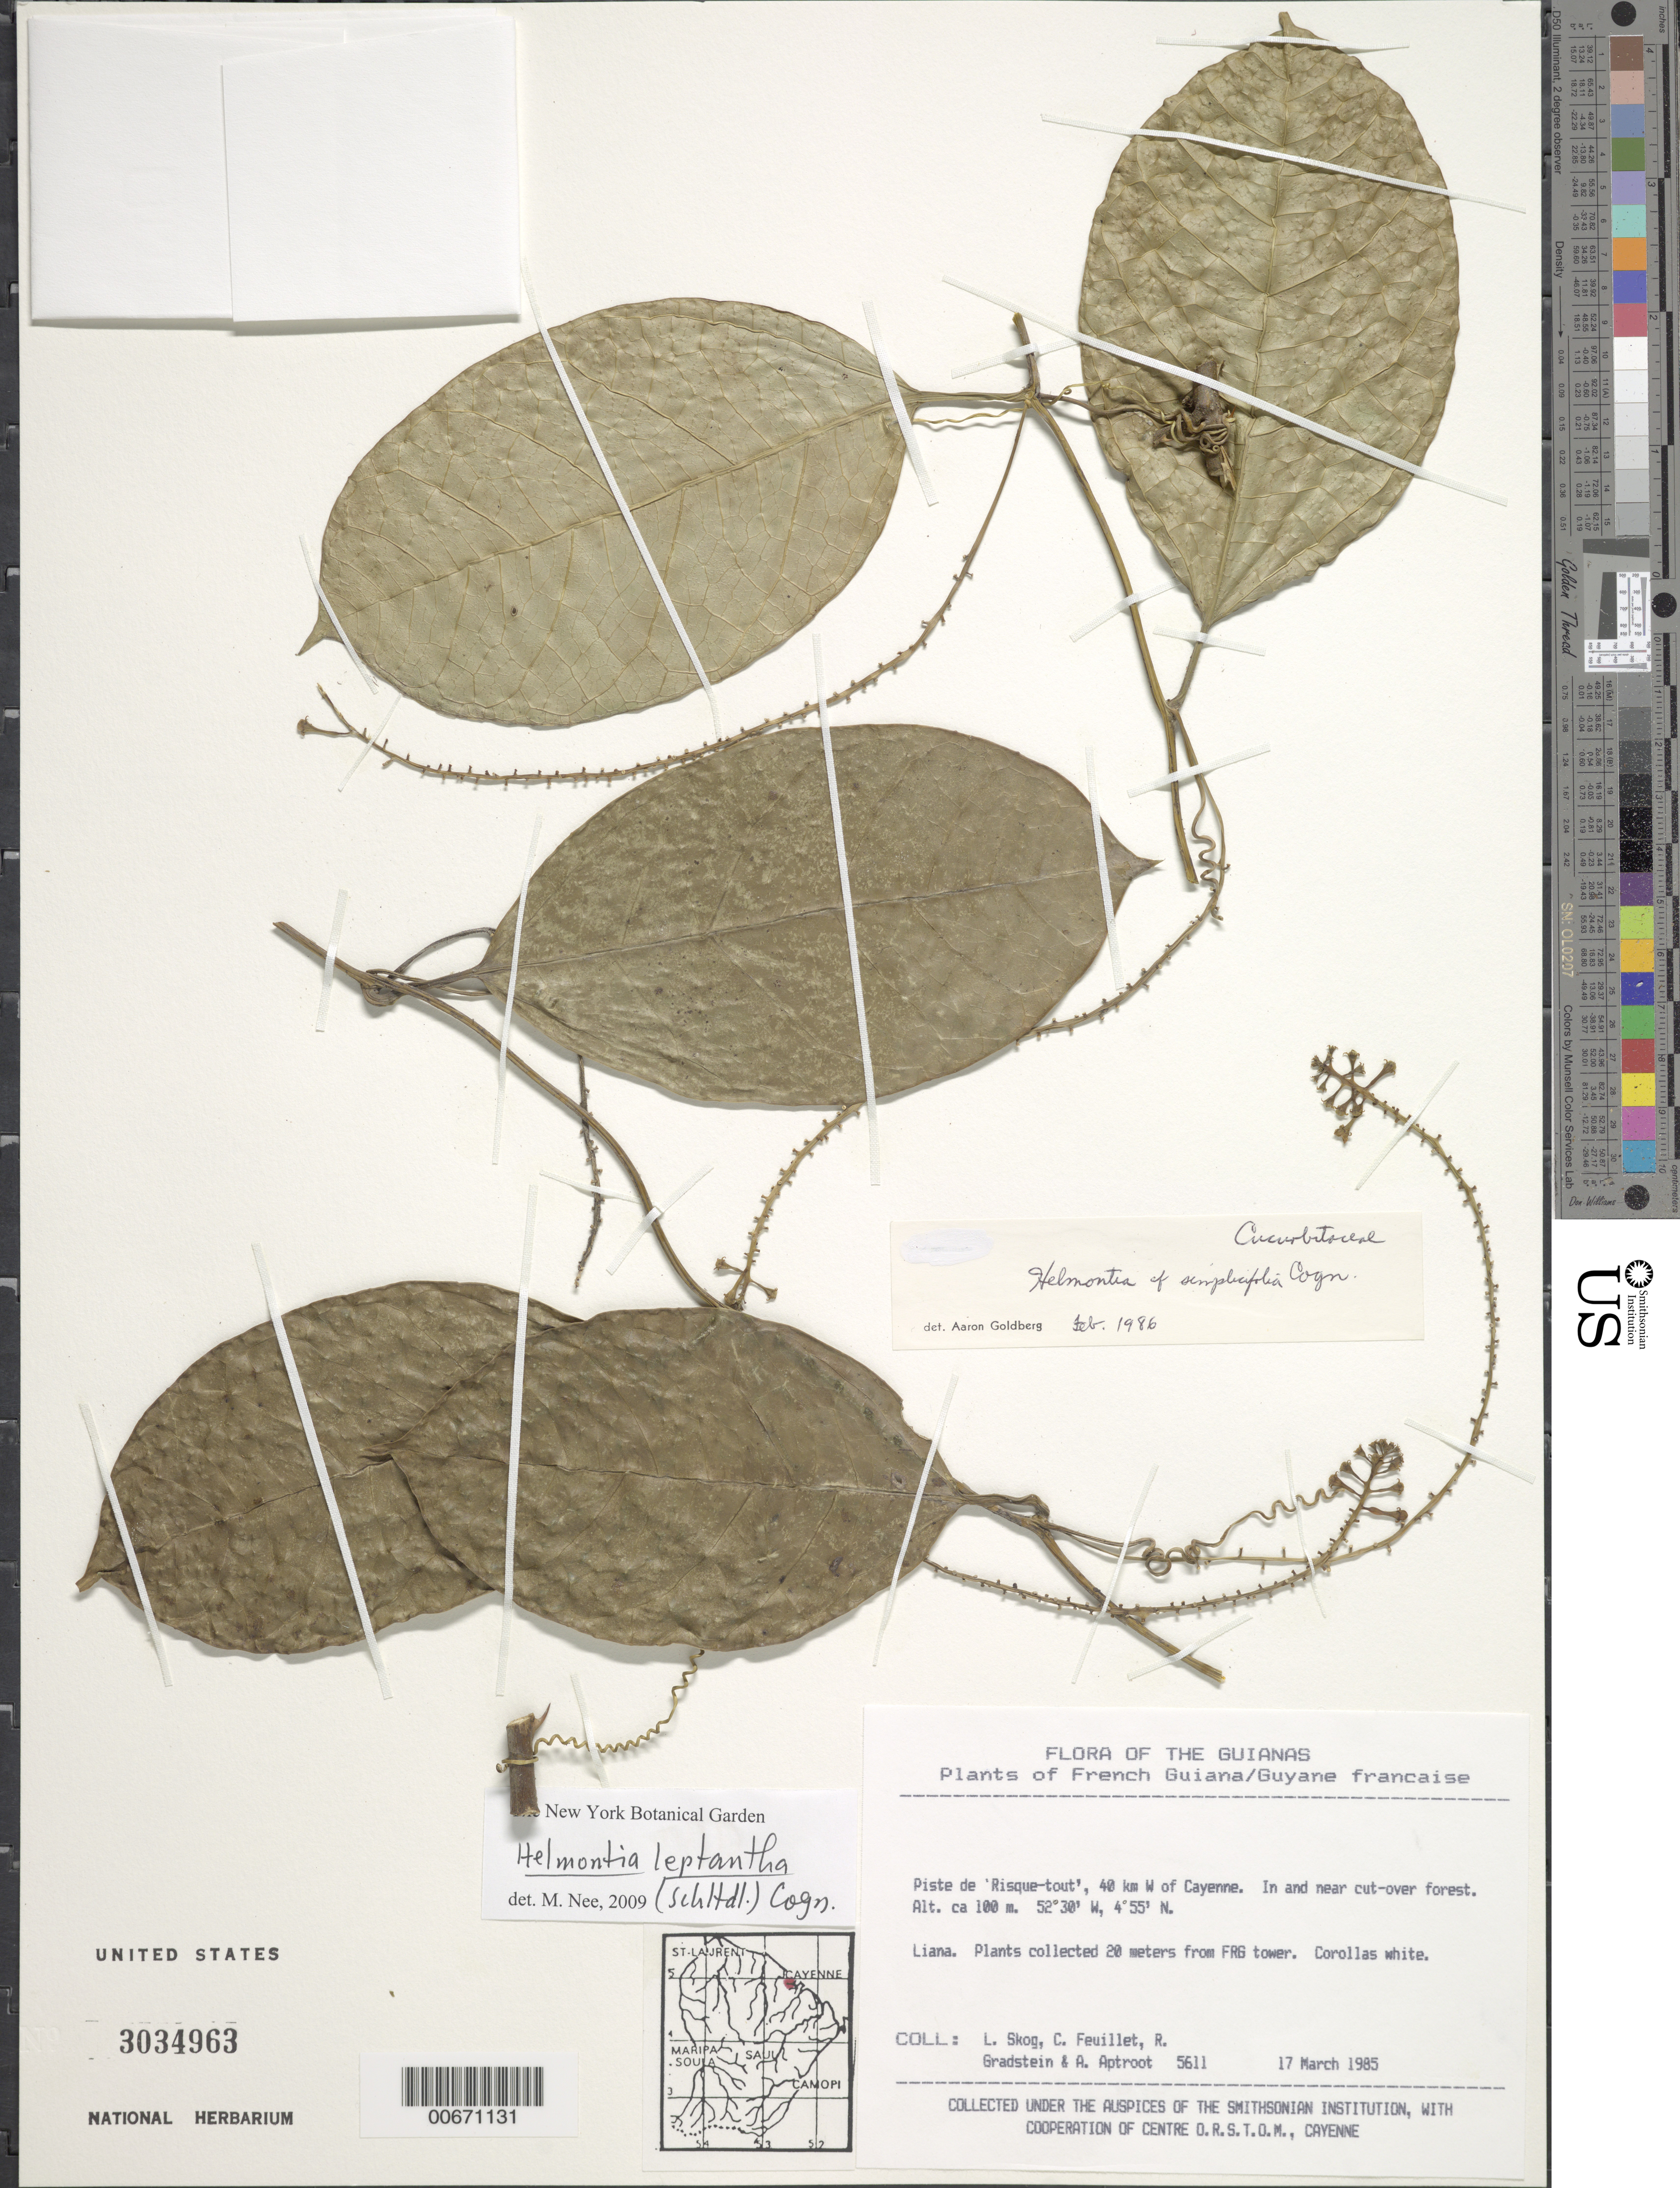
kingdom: Plantae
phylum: Tracheophyta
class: Magnoliopsida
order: Cucurbitales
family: Cucurbitaceae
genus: Helmontia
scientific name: Helmontia leptantha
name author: (Schltdl.) Cogn.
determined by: Nee, Michael H.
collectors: L. E. Skog, C. Feuillet, R. Gradstein & A. Aptroot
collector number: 5611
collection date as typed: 17 March 1985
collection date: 1985-03-17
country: French Guiana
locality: Piste de 'Risque-tout', 40 km W of Cayenne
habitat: In and near cut-over forest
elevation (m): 100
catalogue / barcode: US 3034963